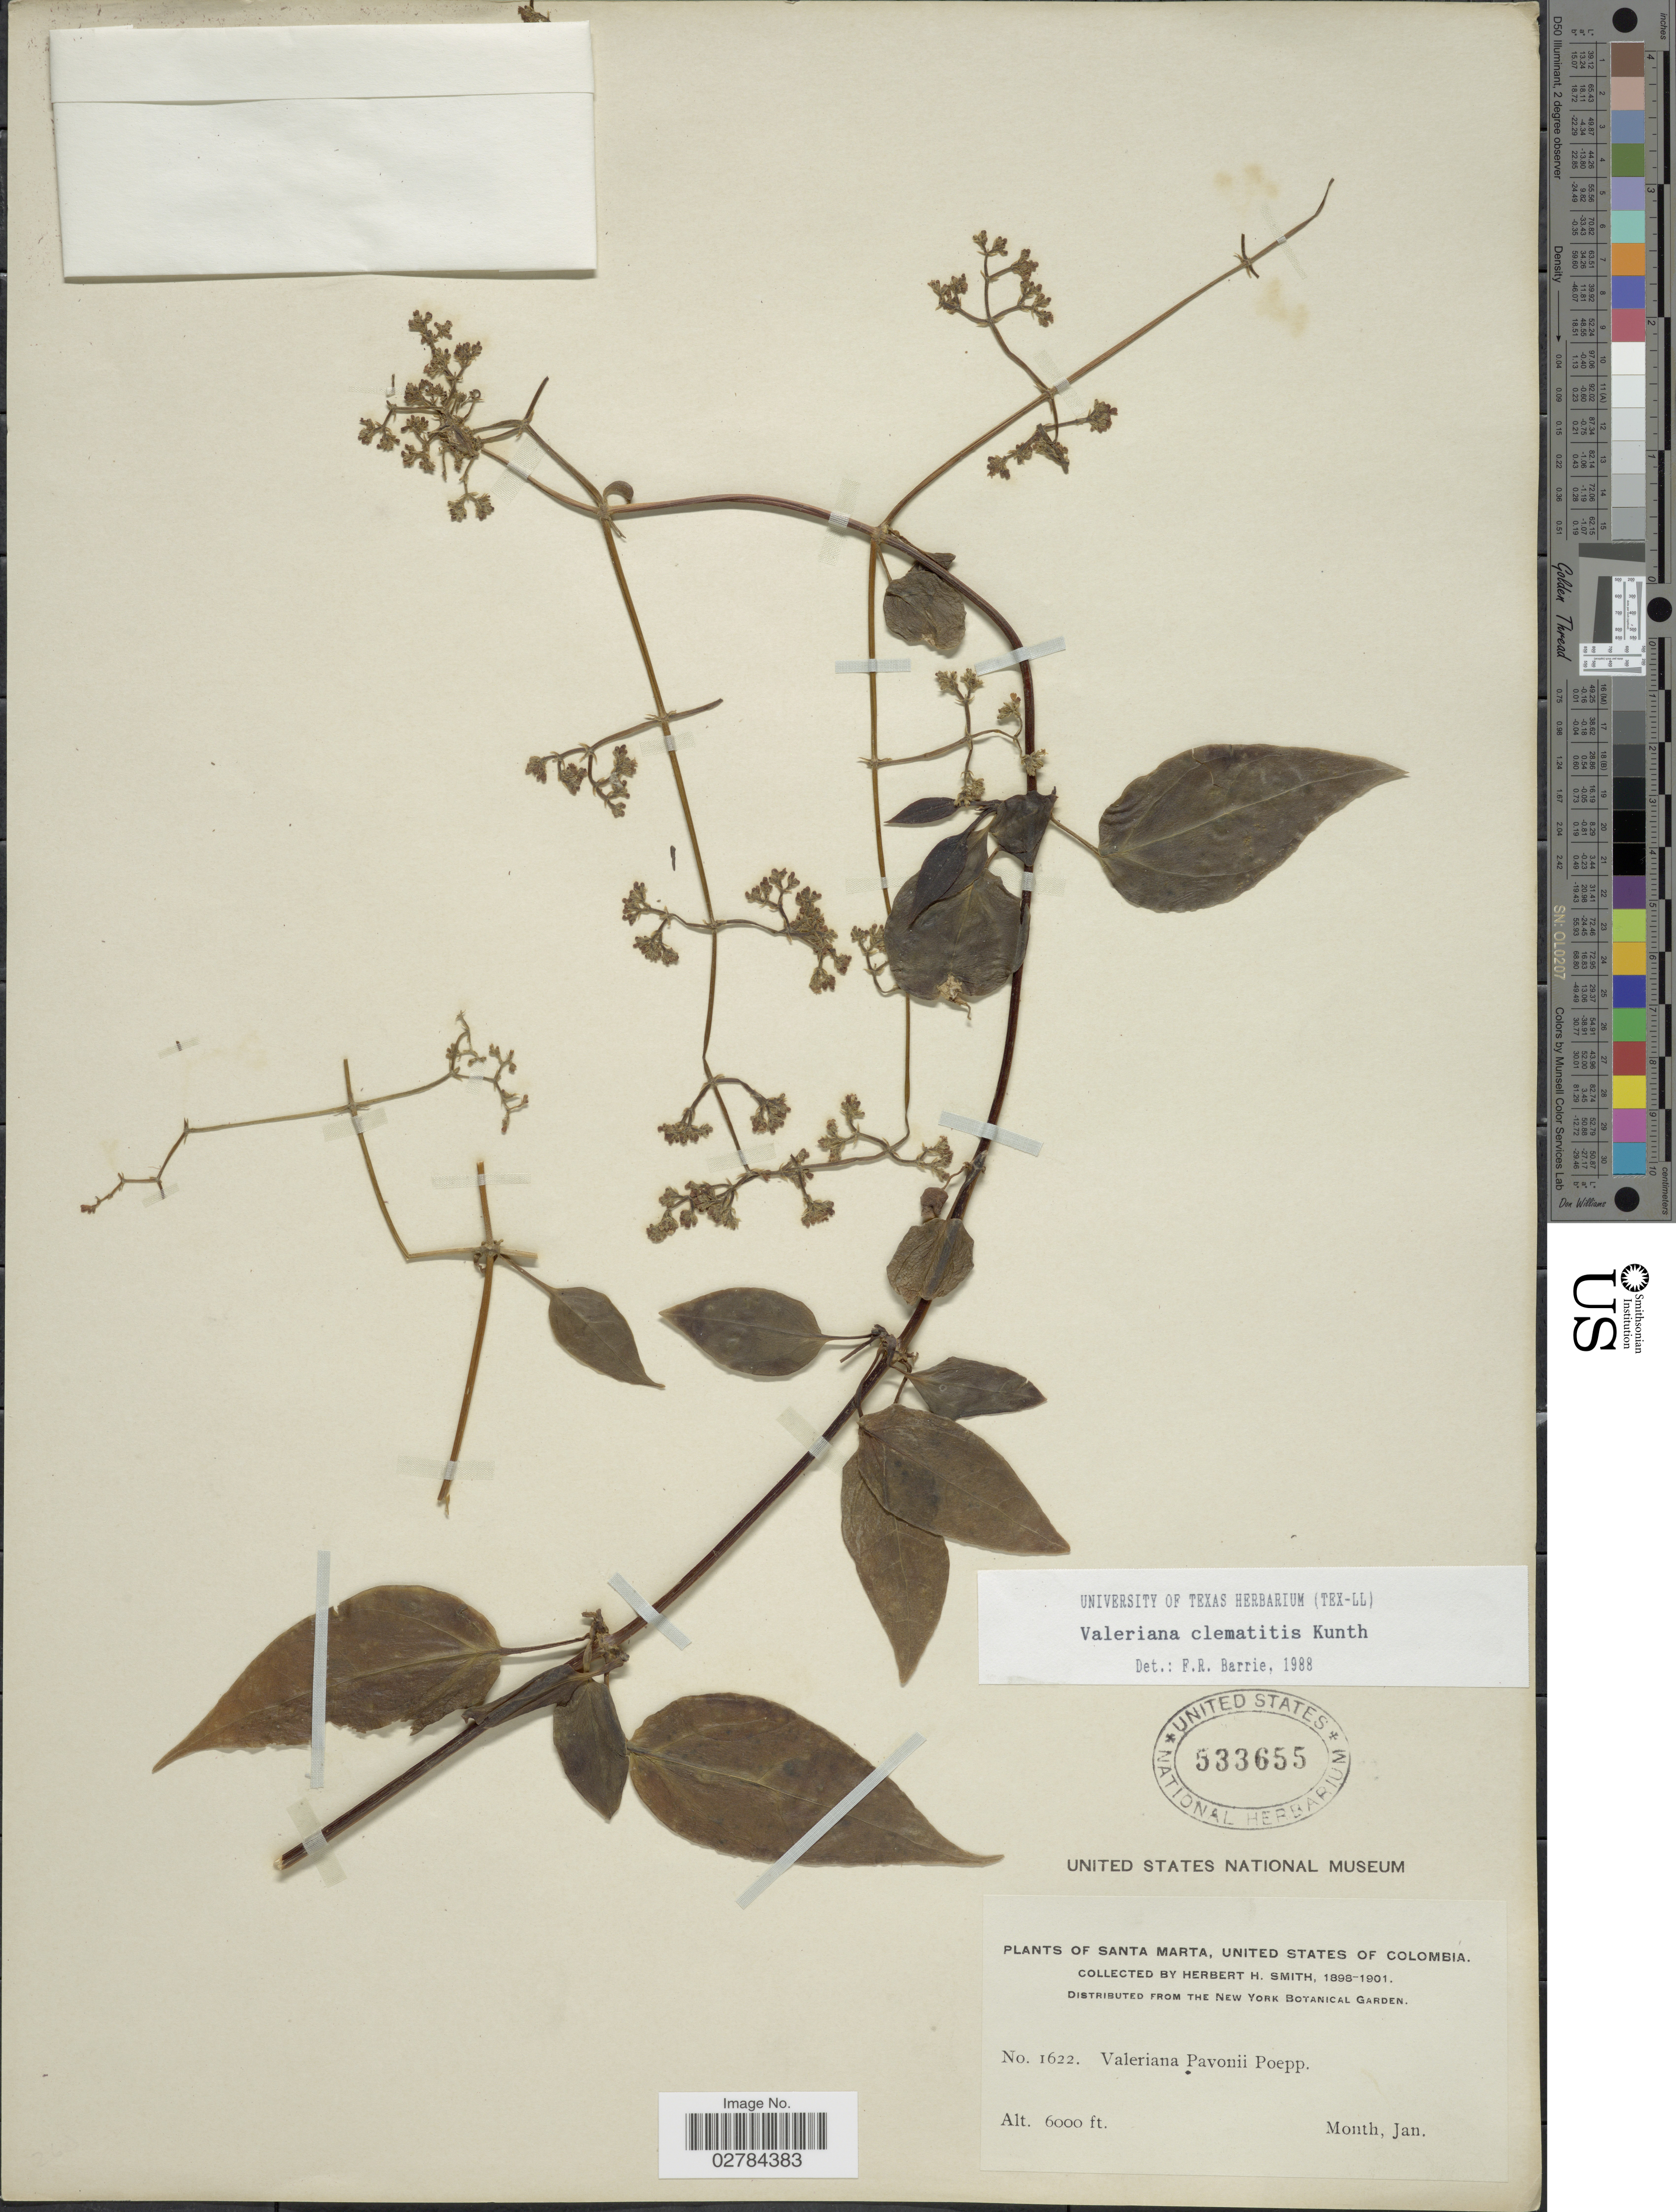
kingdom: Plantae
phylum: Tracheophyta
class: Magnoliopsida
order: Dipsacales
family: Caprifoliaceae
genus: Valeriana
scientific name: Valeriana clematitis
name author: Kunth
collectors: Herbert H. Smith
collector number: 1622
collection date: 1898-01/1901-01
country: Colombia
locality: United States of Santa Marta.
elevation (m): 1829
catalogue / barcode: US 533655